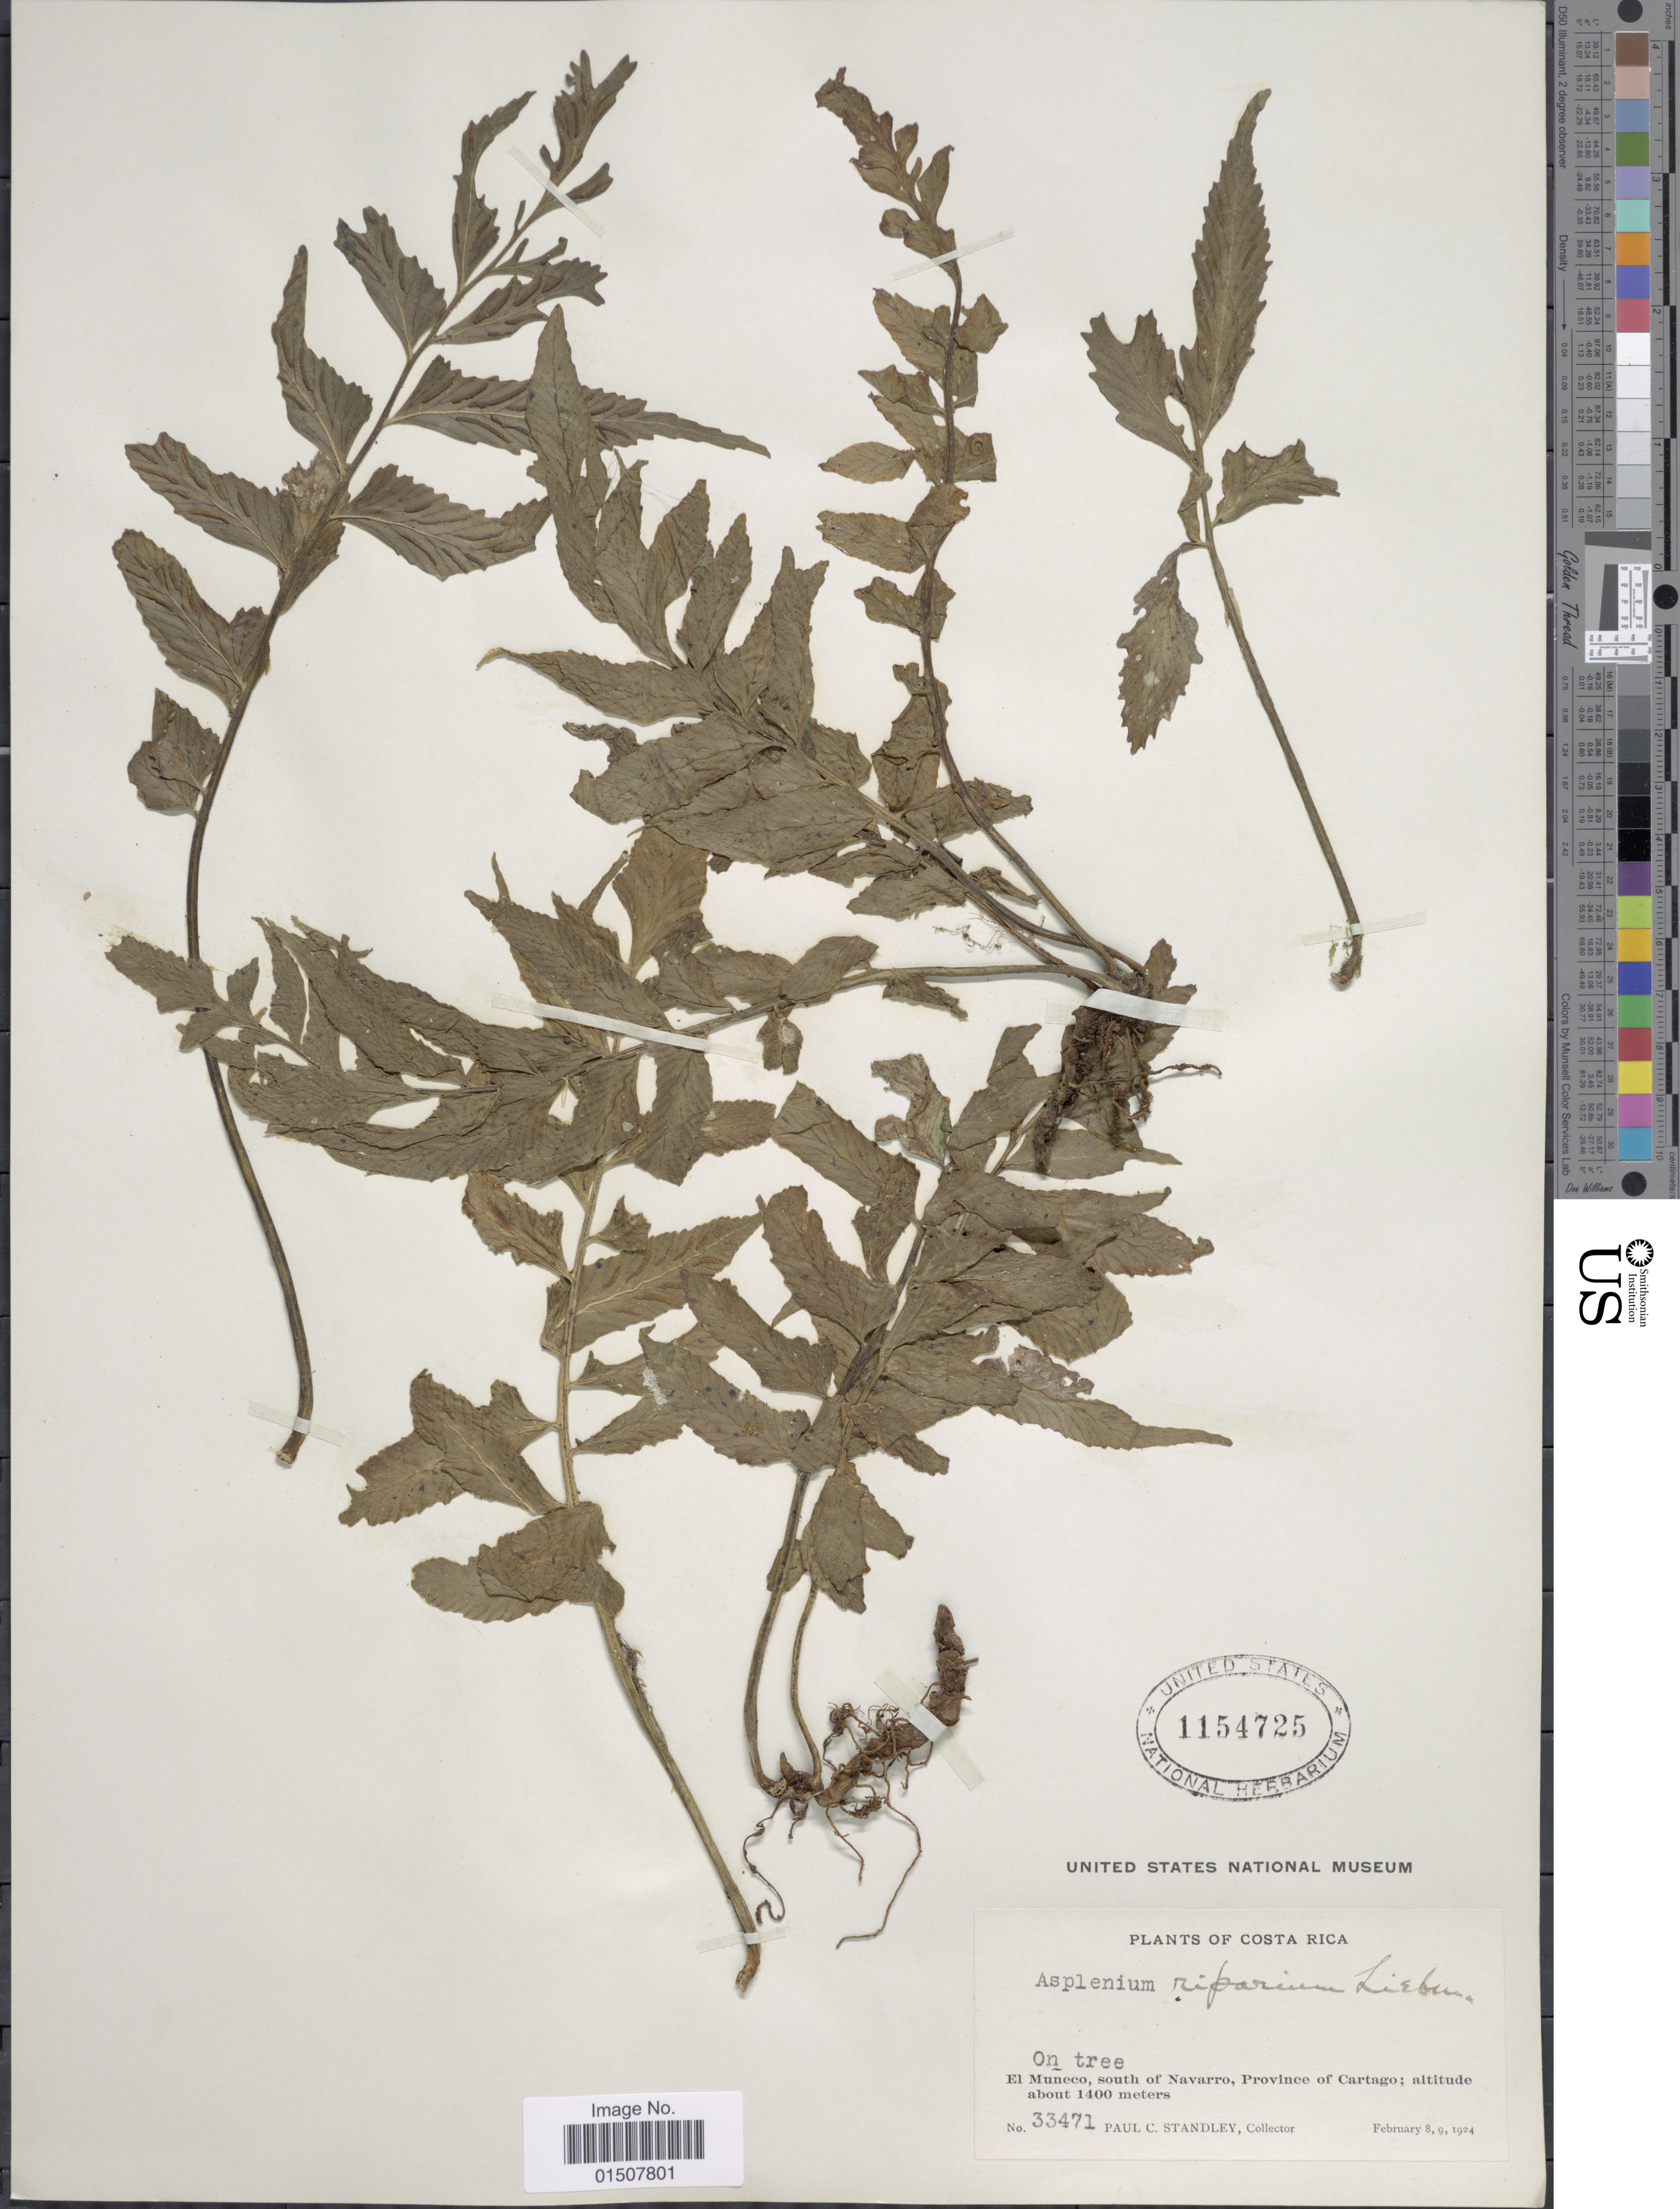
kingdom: Plantae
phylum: Tracheophyta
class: Polypodiopsida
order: Polypodiales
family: Aspleniaceae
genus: Asplenium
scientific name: Asplenium riparium Brack., nom. illeg.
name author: Brack. in Wilkes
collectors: P. C. Standley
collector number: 33471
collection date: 1924-02-08/1924-02-09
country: Costa Rica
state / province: Cartago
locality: El Muneco, south of navarro, Province of cartago.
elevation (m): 1400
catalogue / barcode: US 1154725